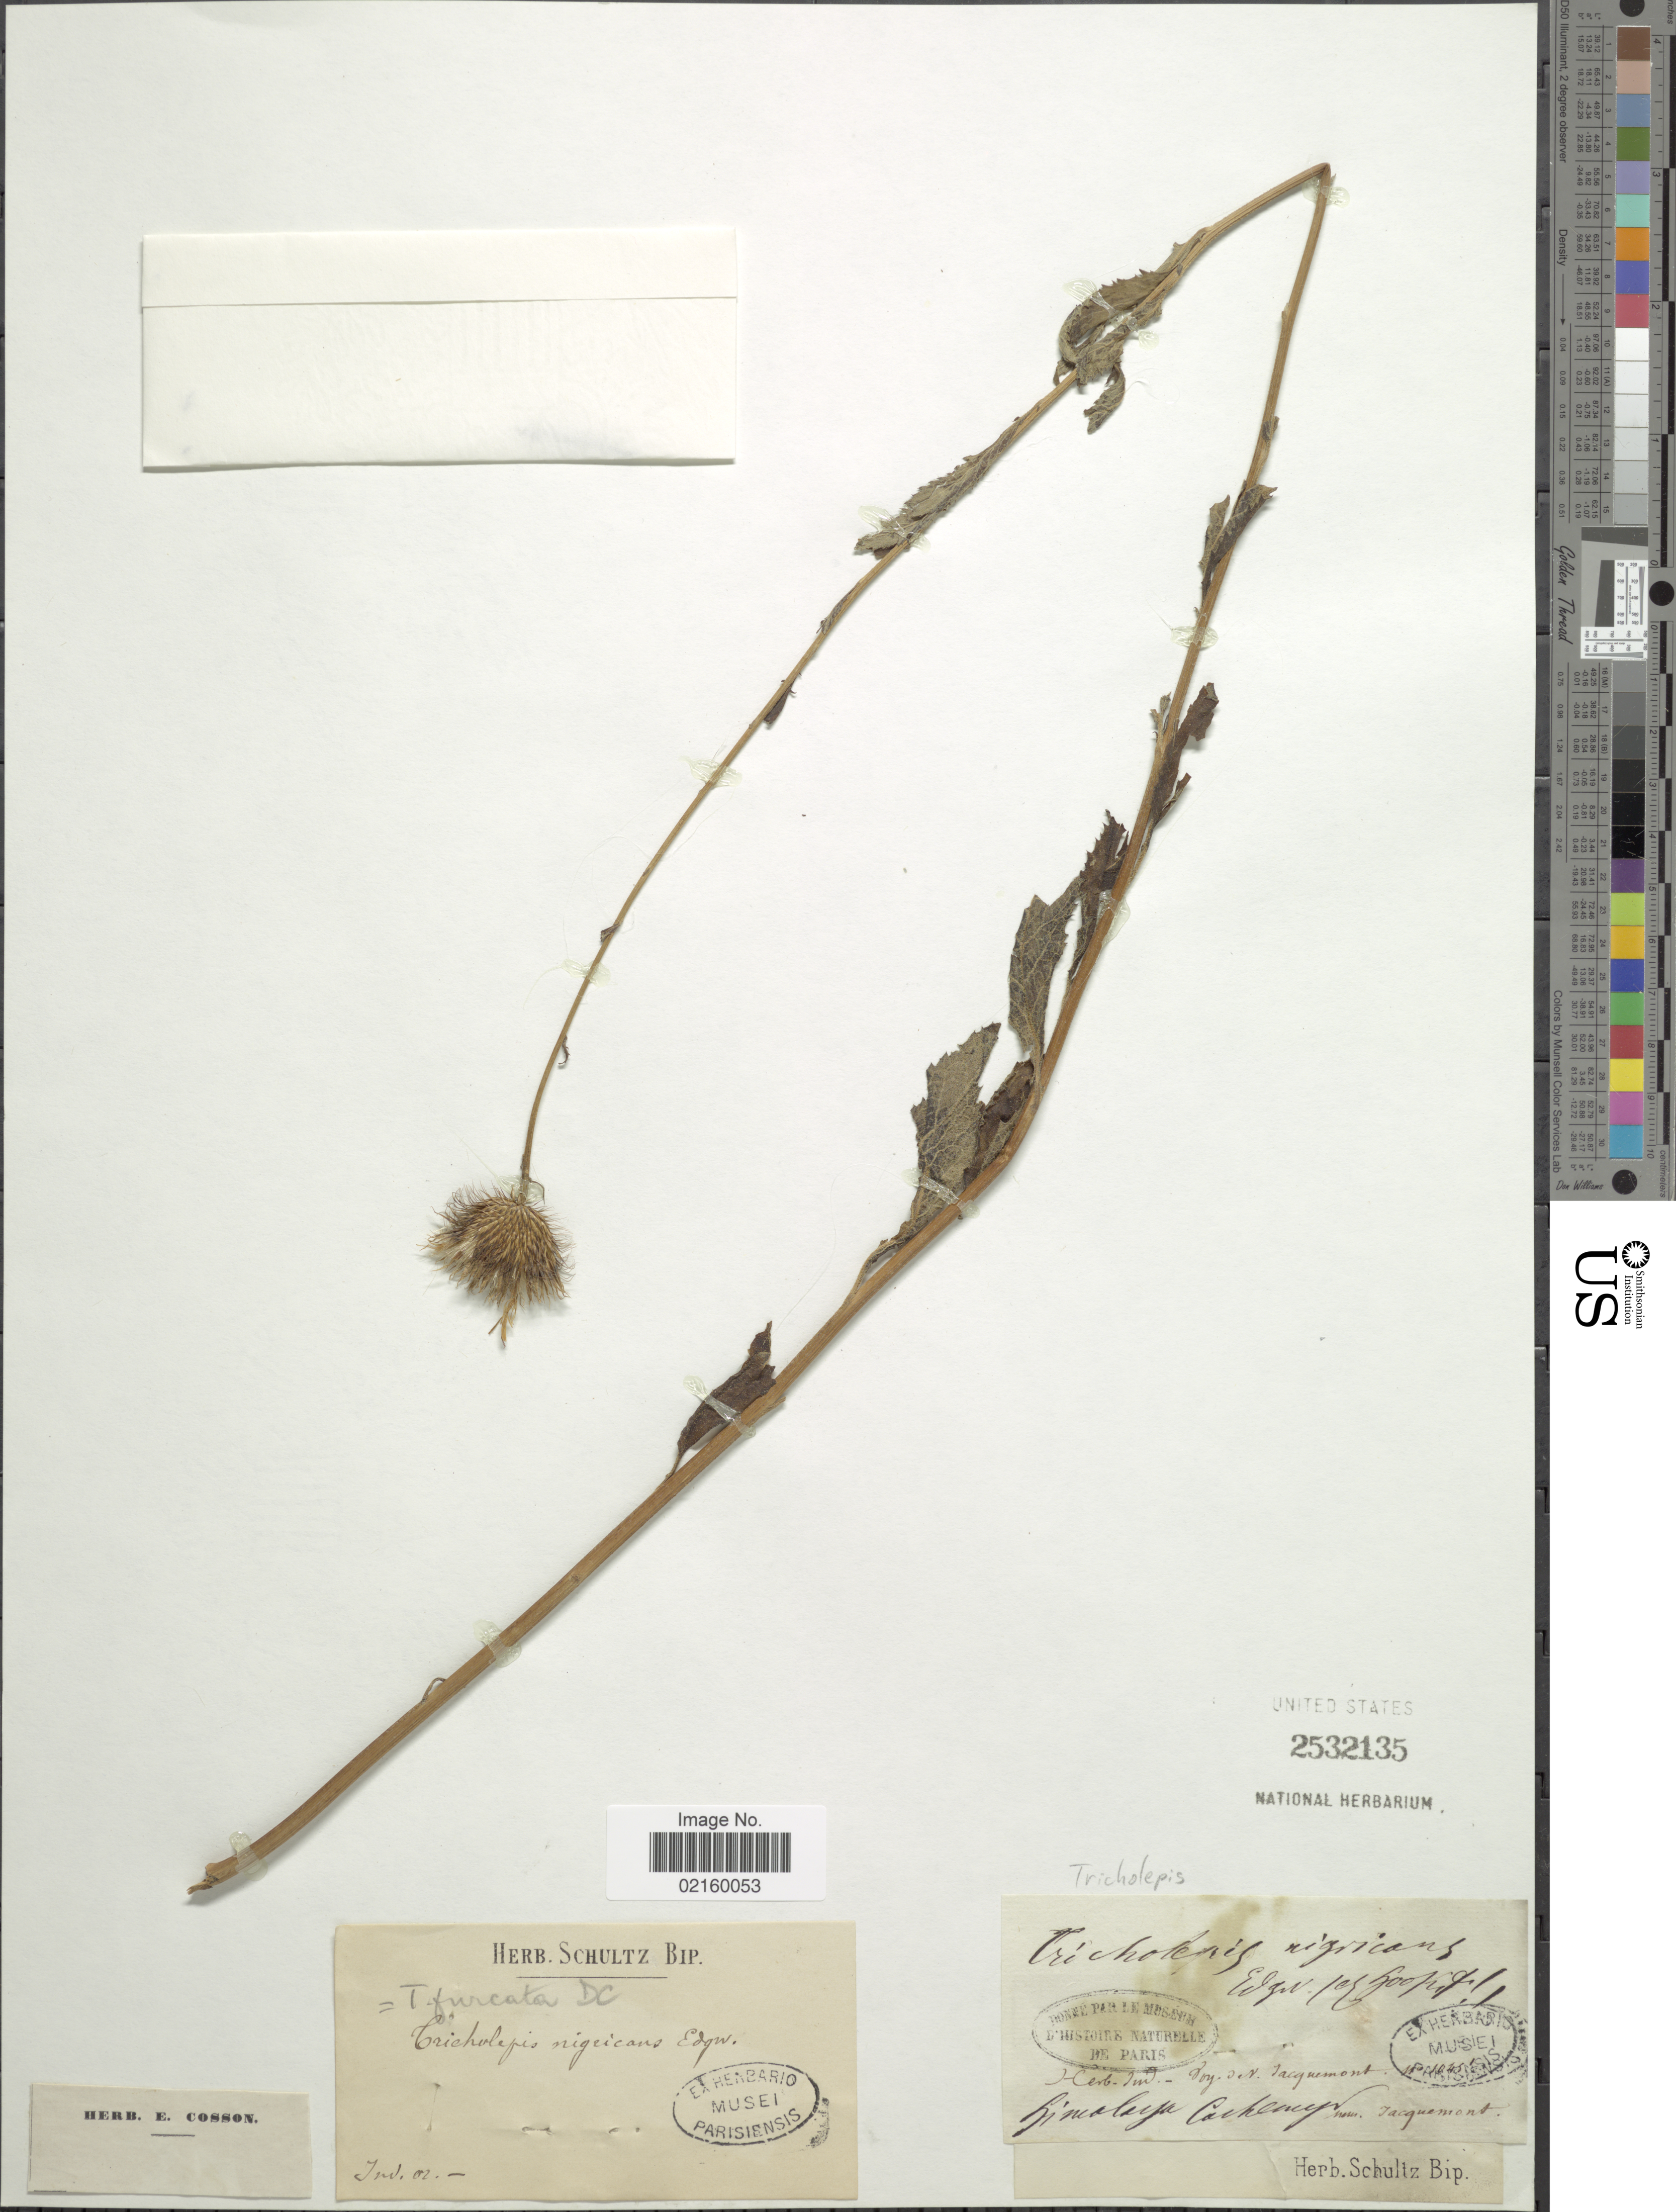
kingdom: Plantae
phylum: Tracheophyta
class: Magnoliopsida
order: Asterales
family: Asteraceae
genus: Tricholepis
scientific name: Tricholepis furcata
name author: DC.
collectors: V. Jacquemont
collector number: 1045*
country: India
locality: Ind. Or., Himalaya Cachemyr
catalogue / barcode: US 2532135